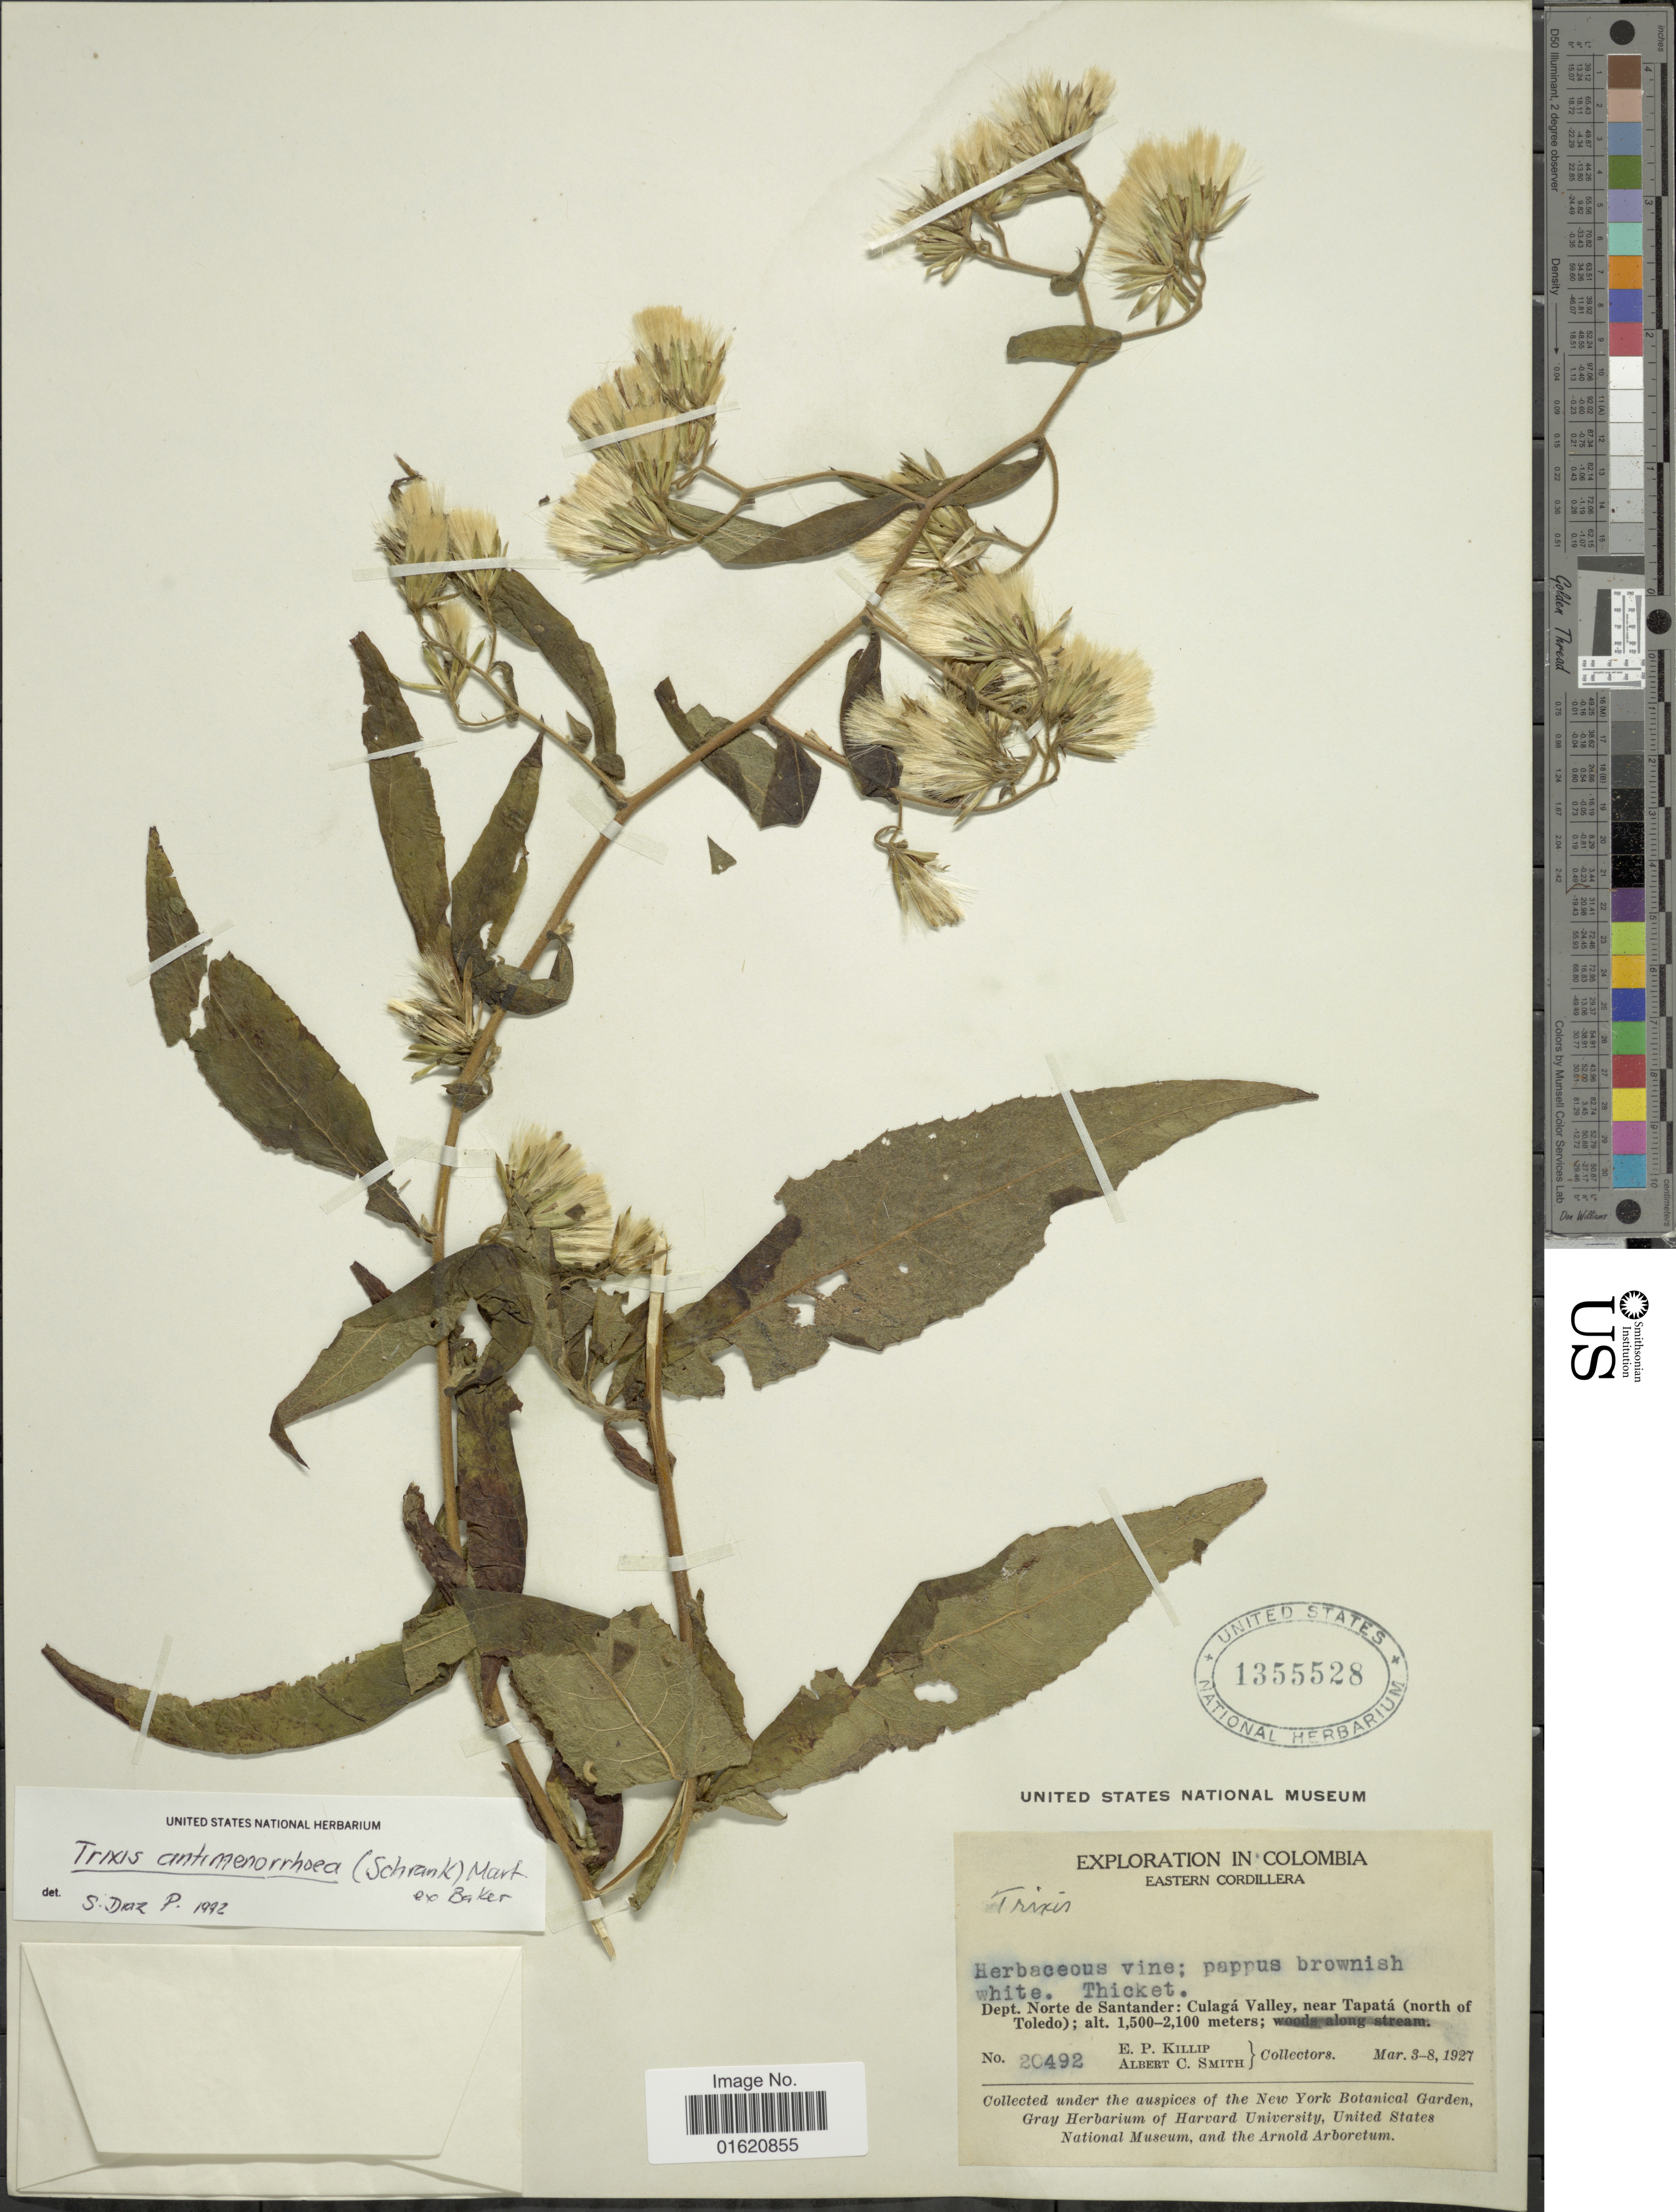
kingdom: Plantae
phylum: Tracheophyta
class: Magnoliopsida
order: Asterales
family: Asteraceae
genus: Trixis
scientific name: Trixis antimenorrhoea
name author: (Schrank) Mart. ex Kuntze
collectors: E. P. Killip & A. C. Smith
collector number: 20492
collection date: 1927-03-03/1927-03-08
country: Colombia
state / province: Norte de Santander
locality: Eastern Cordillera, Culagá Valley, near Tapatá (north of Toledo)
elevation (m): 1500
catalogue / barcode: US 1355528